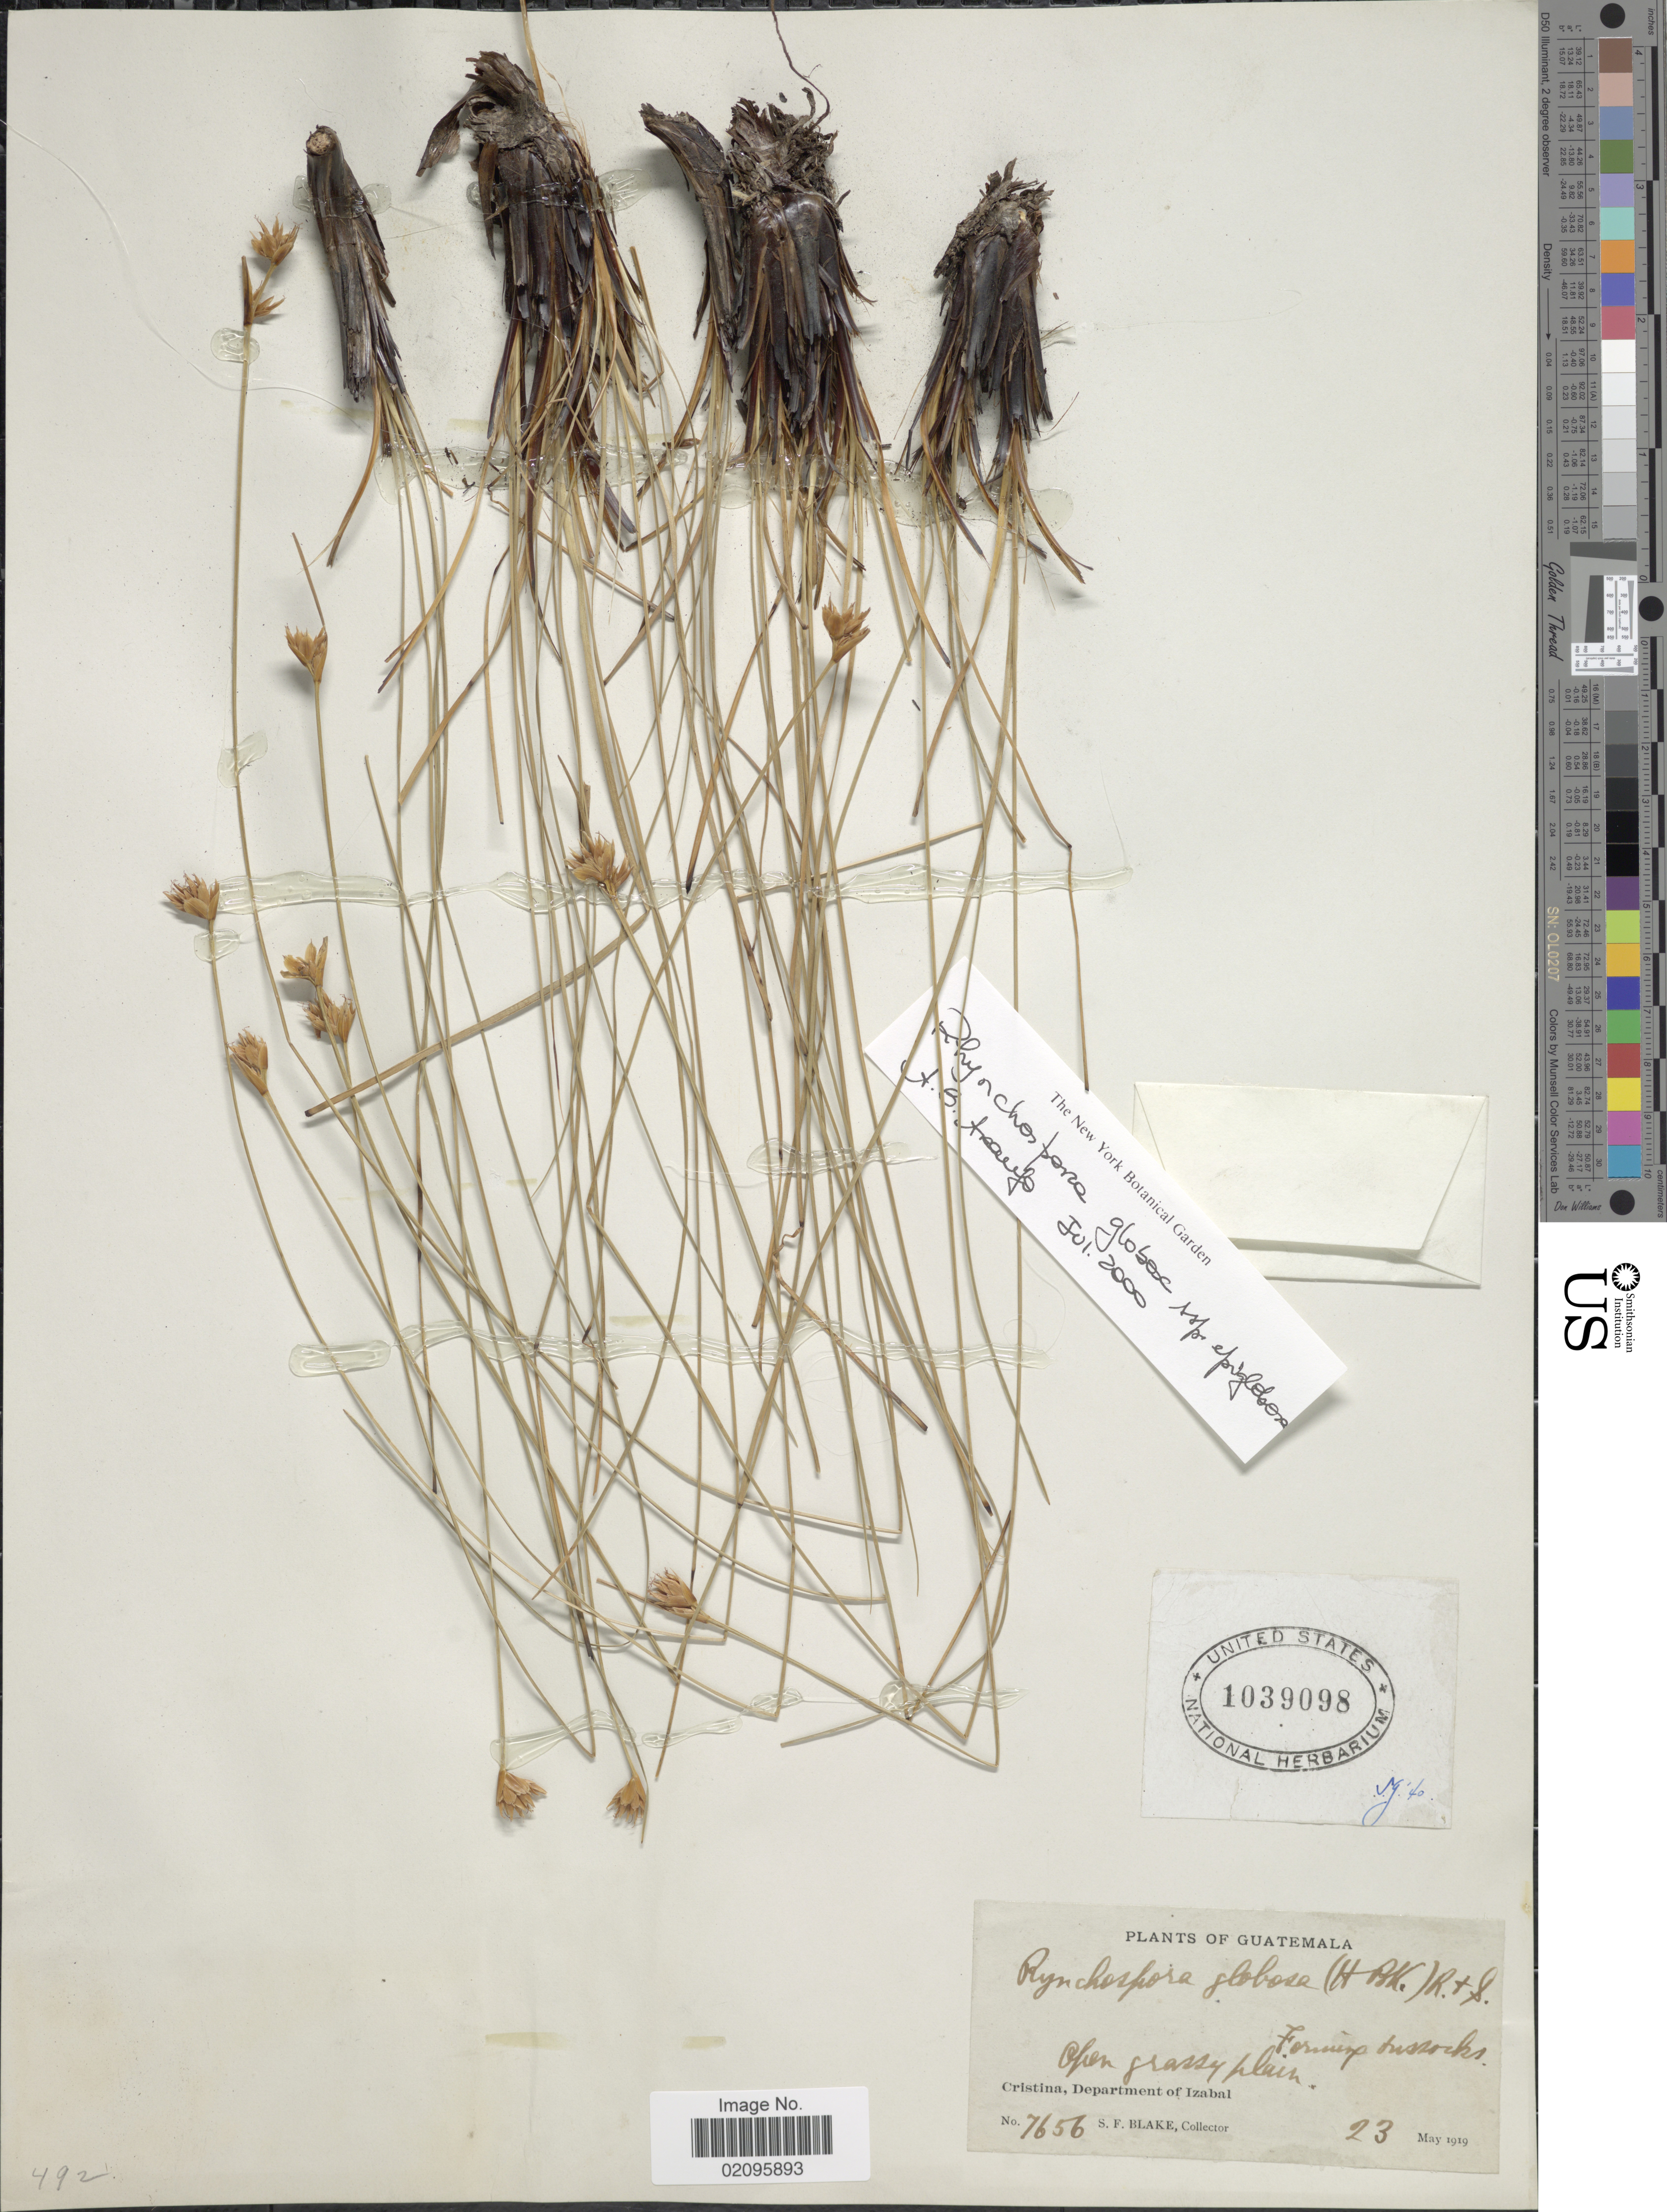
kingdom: Plantae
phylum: Tracheophyta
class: Liliopsida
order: Poales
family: Cyperaceae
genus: Rhynchospora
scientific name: Rhynchospora globosa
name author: (Kunth) Roem. & Schult.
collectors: S. Blake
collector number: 7656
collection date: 1919-05-23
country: Guatemala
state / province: Izabal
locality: Cristina, open grassy plain, forming tussocks.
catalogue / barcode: US 1039098